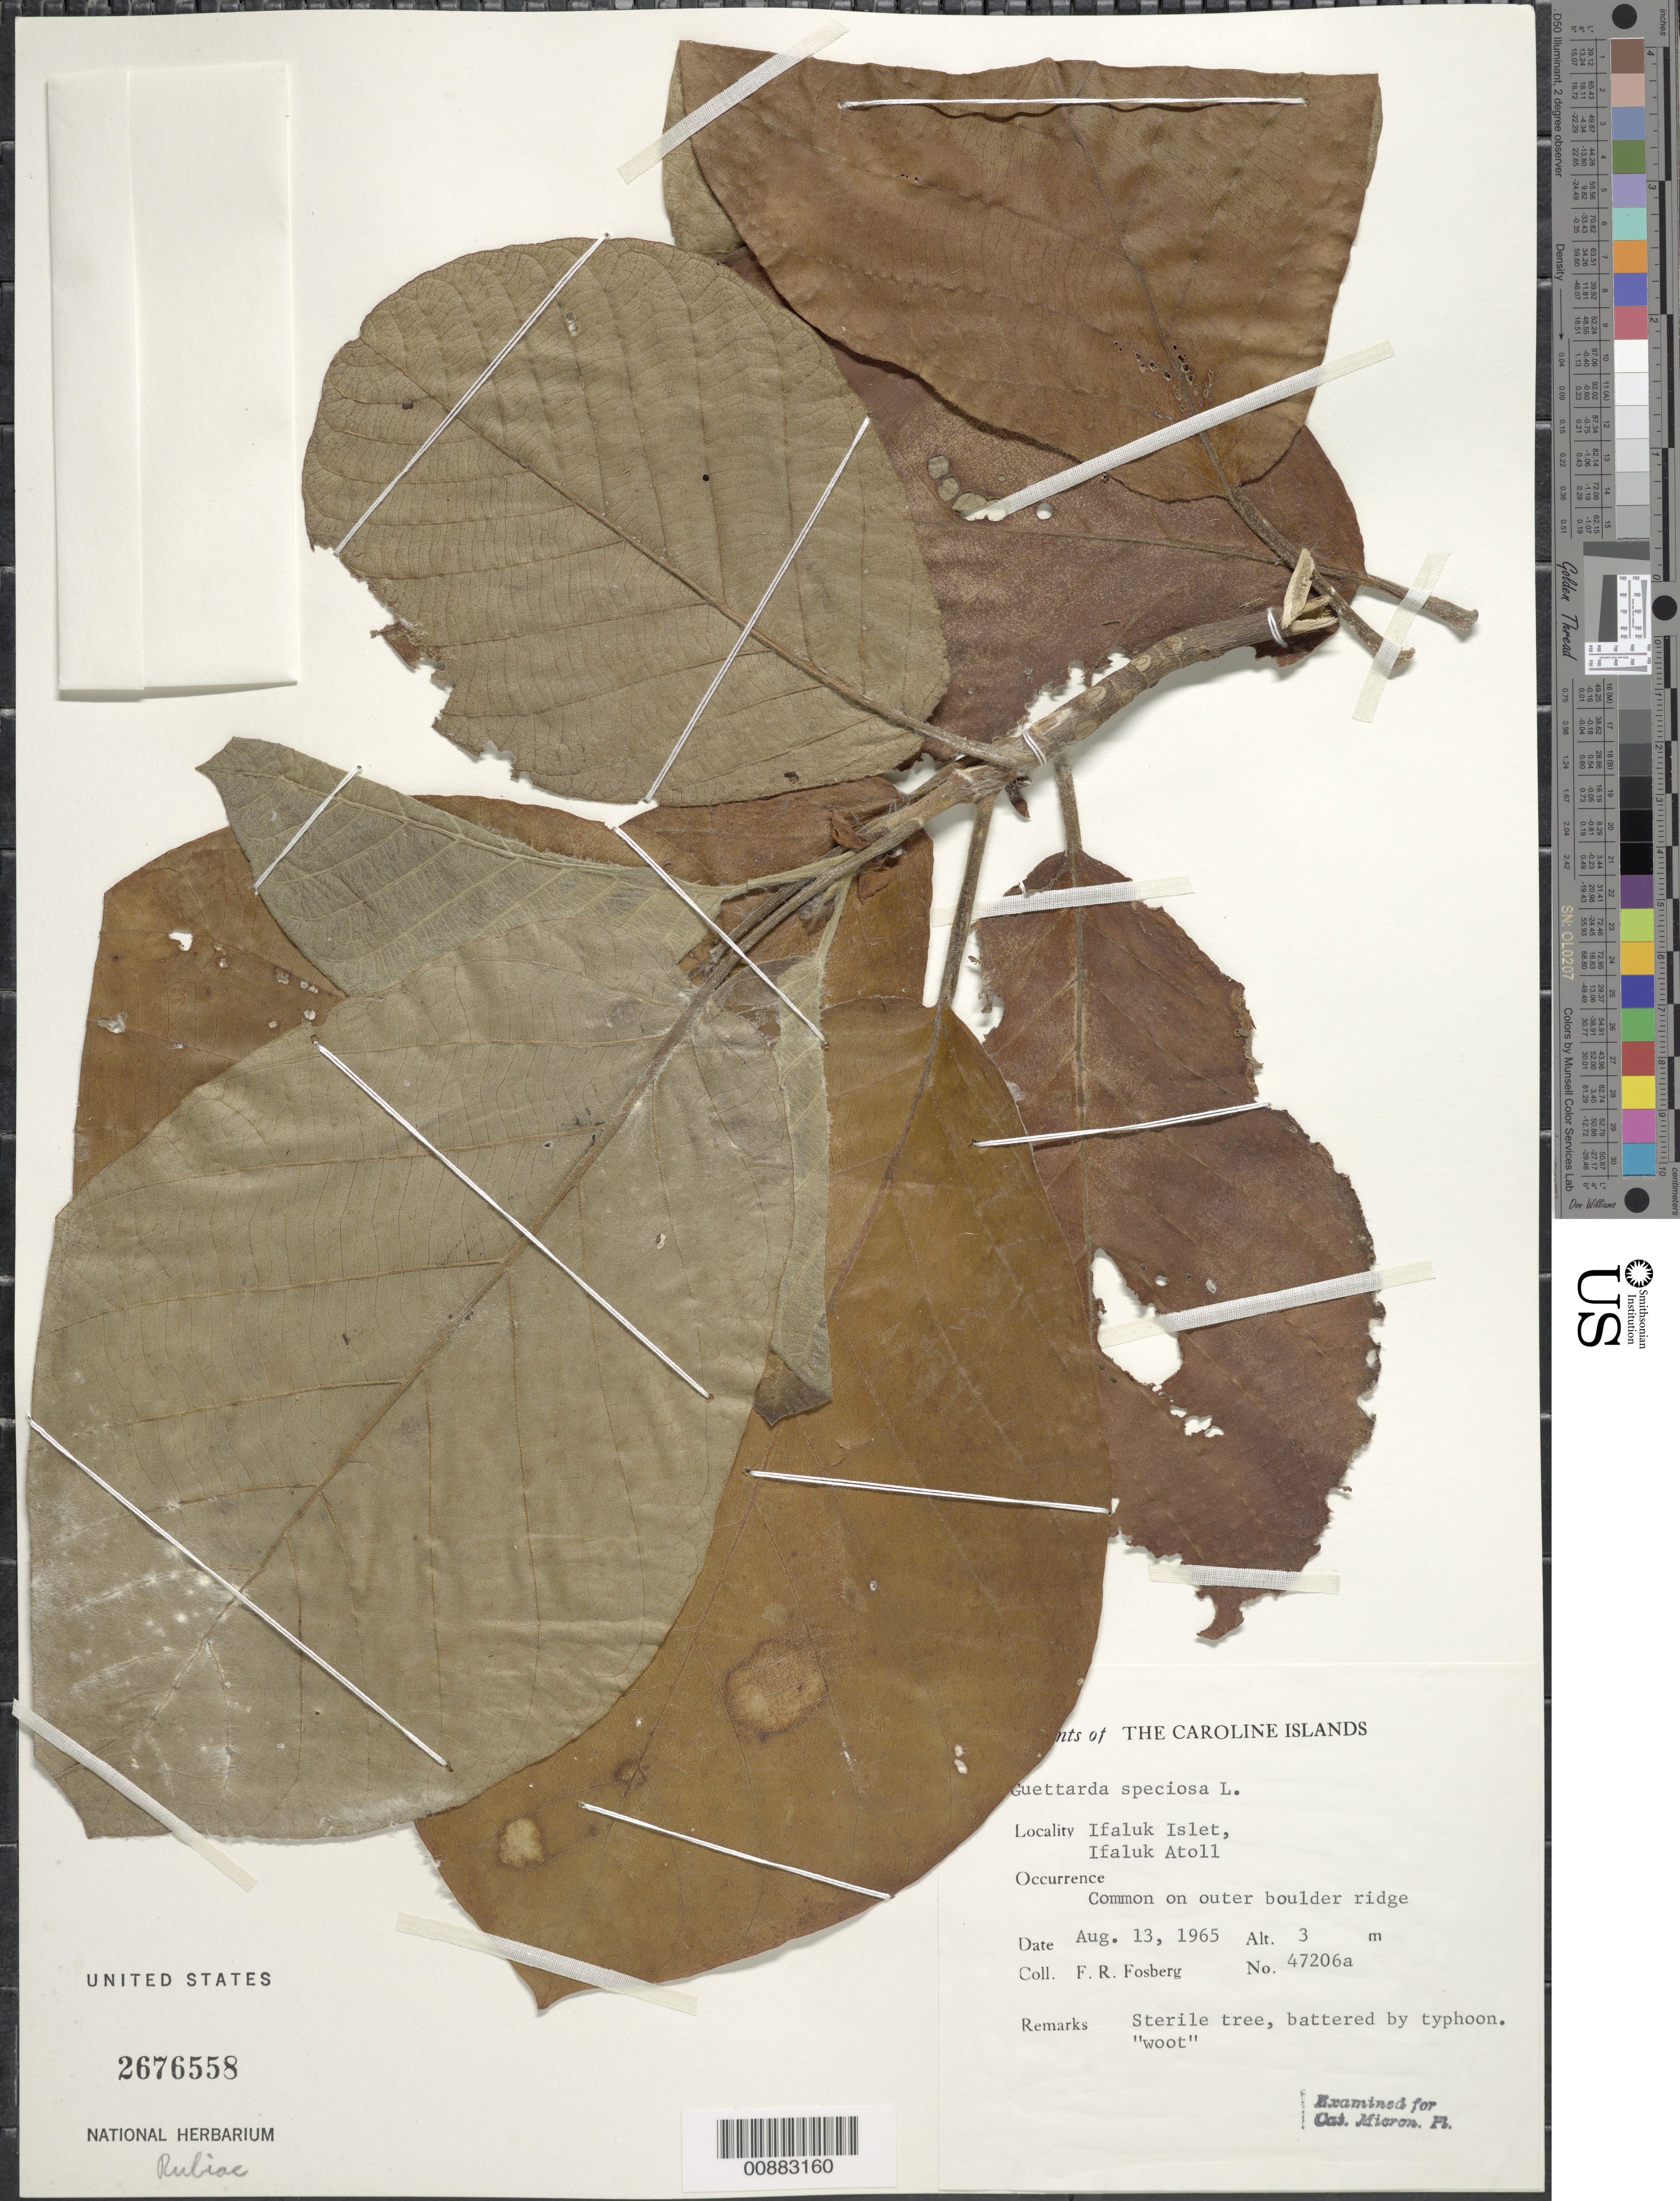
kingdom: Plantae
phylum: Tracheophyta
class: Magnoliopsida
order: Gentianales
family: Rubiaceae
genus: Guettarda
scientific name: Guettarda speciosa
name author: L.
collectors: F. R. Fosberg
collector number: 47206 A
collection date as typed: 13 Aug 1965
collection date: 1965-08-13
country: Micronesia, Federated States of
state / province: Yap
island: Ifalik (Ifaluk) Atoll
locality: Ifaluk Islet, Ifaluk*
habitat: common on outer boulder ridge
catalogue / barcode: US 2676558